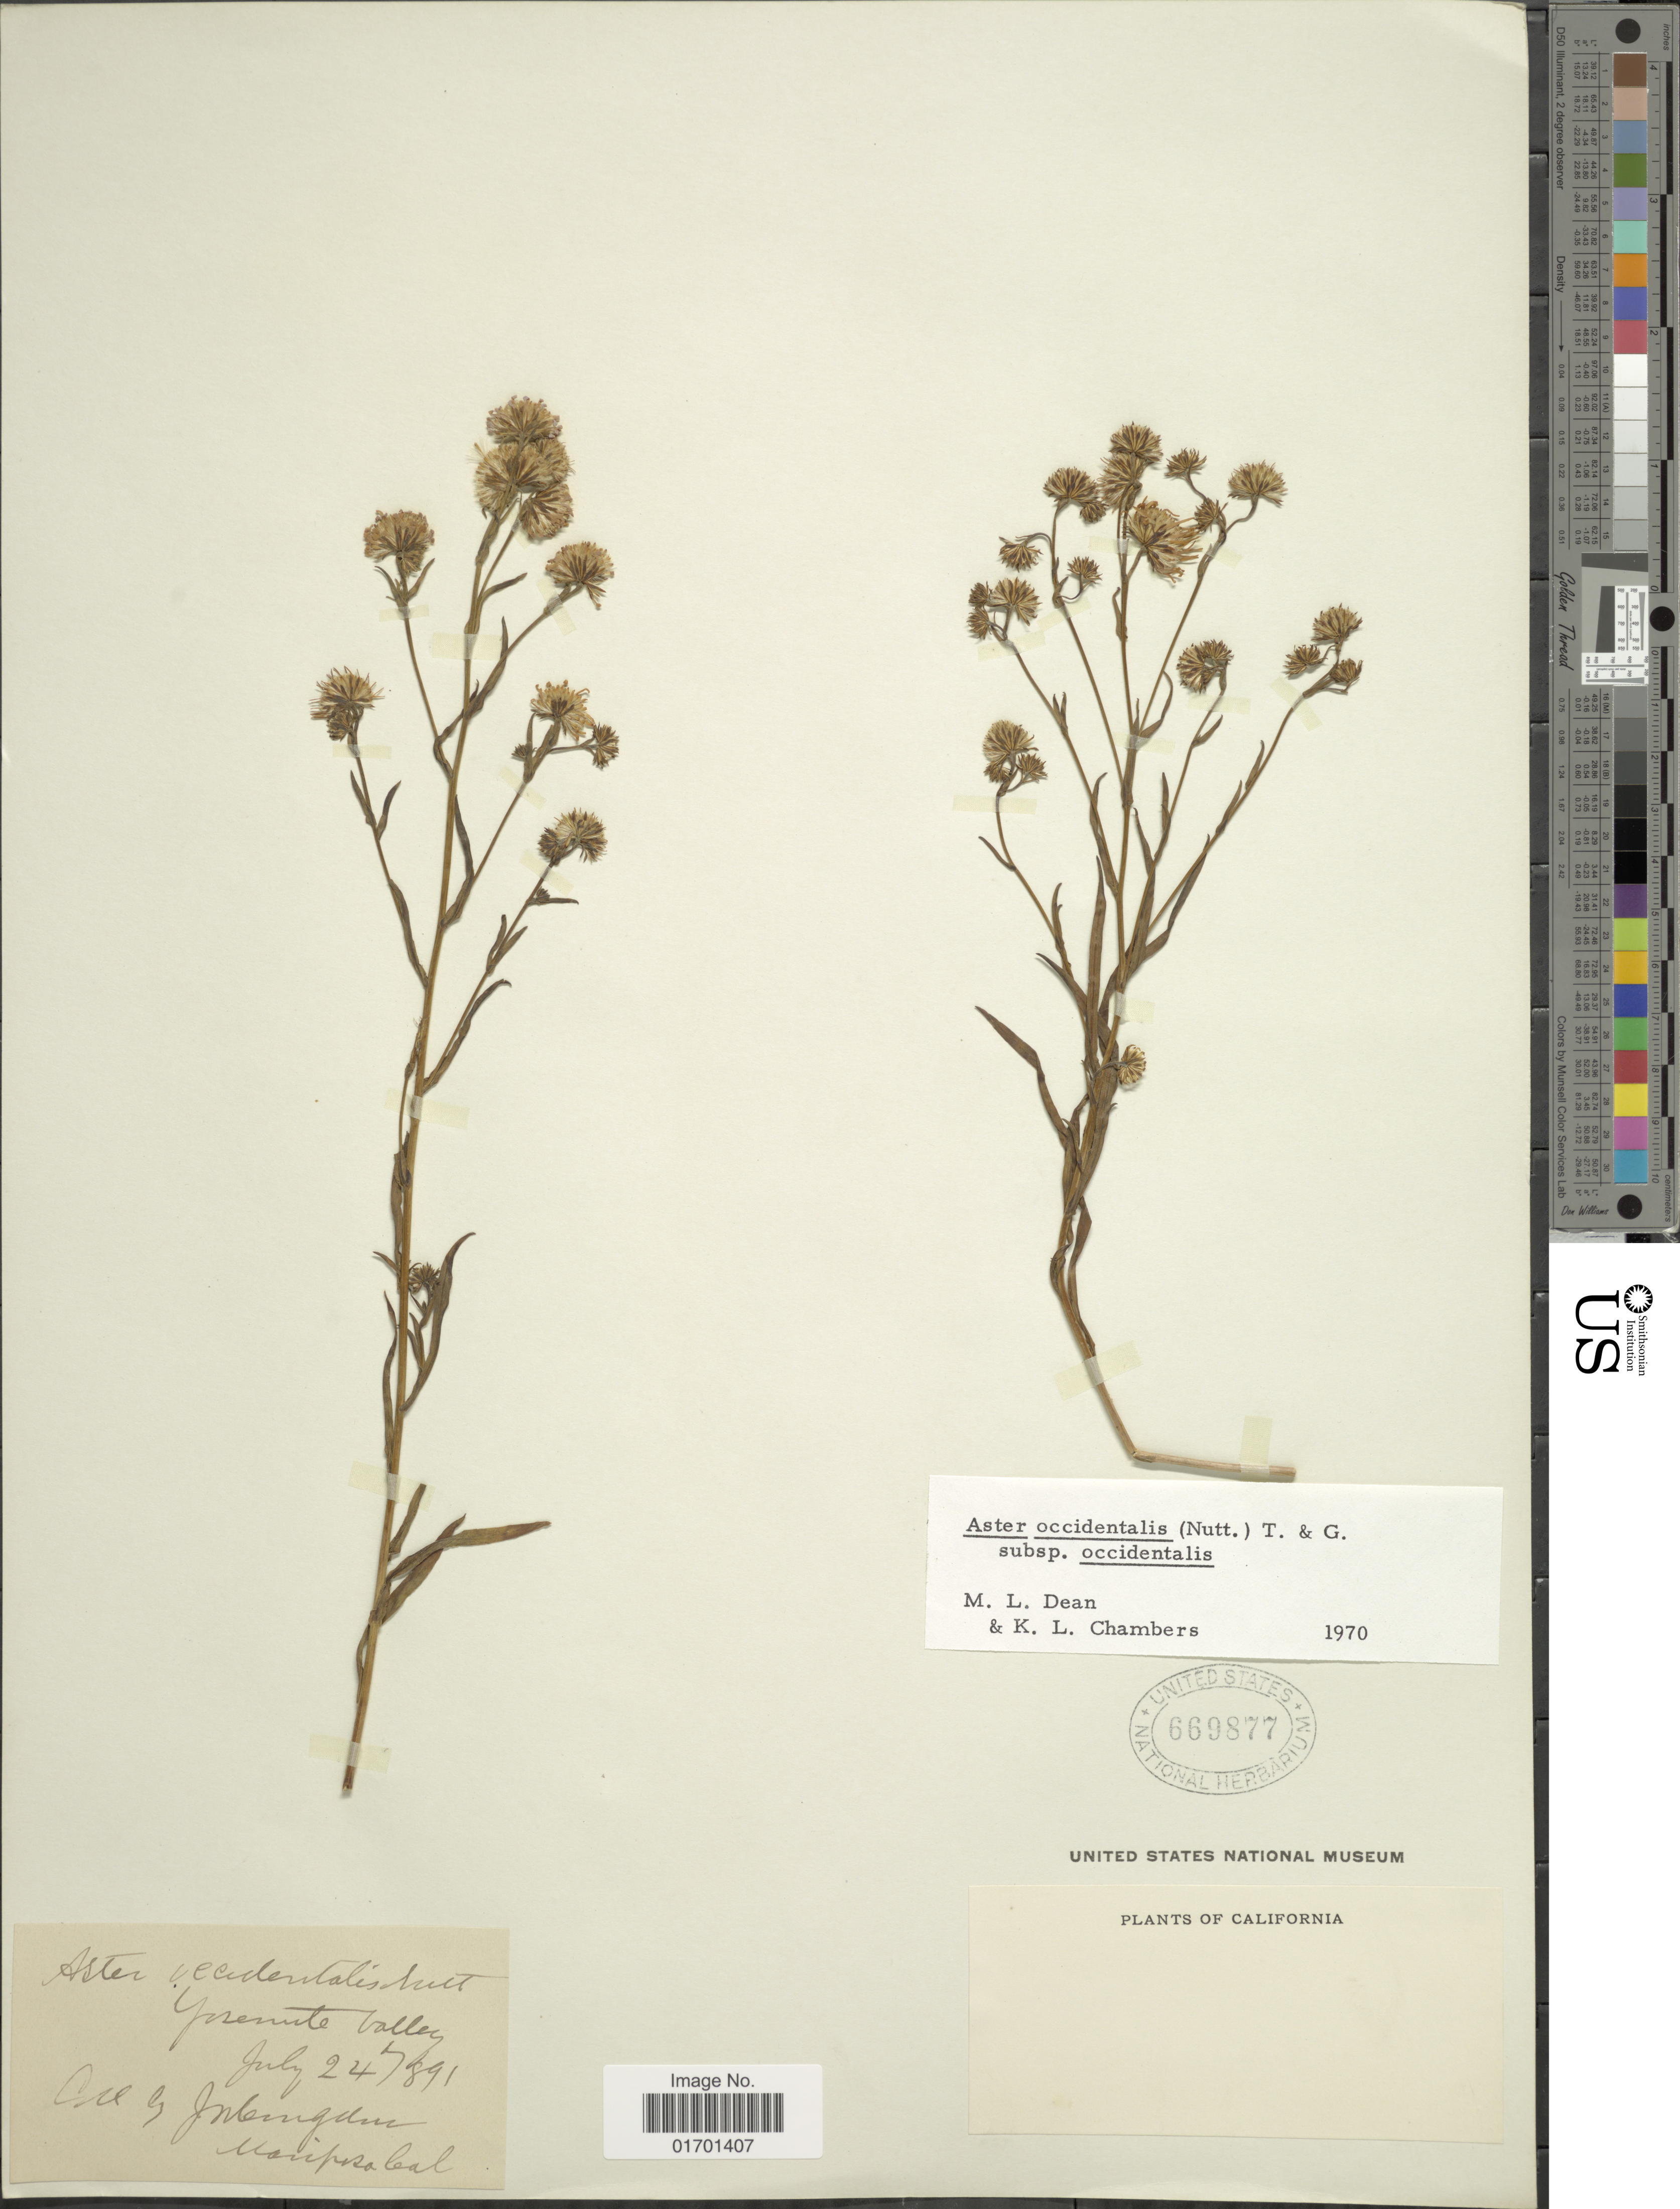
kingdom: Plantae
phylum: Tracheophyta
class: Magnoliopsida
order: Asterales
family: Asteraceae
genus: Symphyotrichum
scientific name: Symphyotrichum spathulatum var. spathulatum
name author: (Lindl.) G.L. Nesom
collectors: J. W. Congdon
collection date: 1891-07-24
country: United States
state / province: California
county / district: Mariposa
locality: Yosemite Valley, Mariposa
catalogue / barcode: US 669877